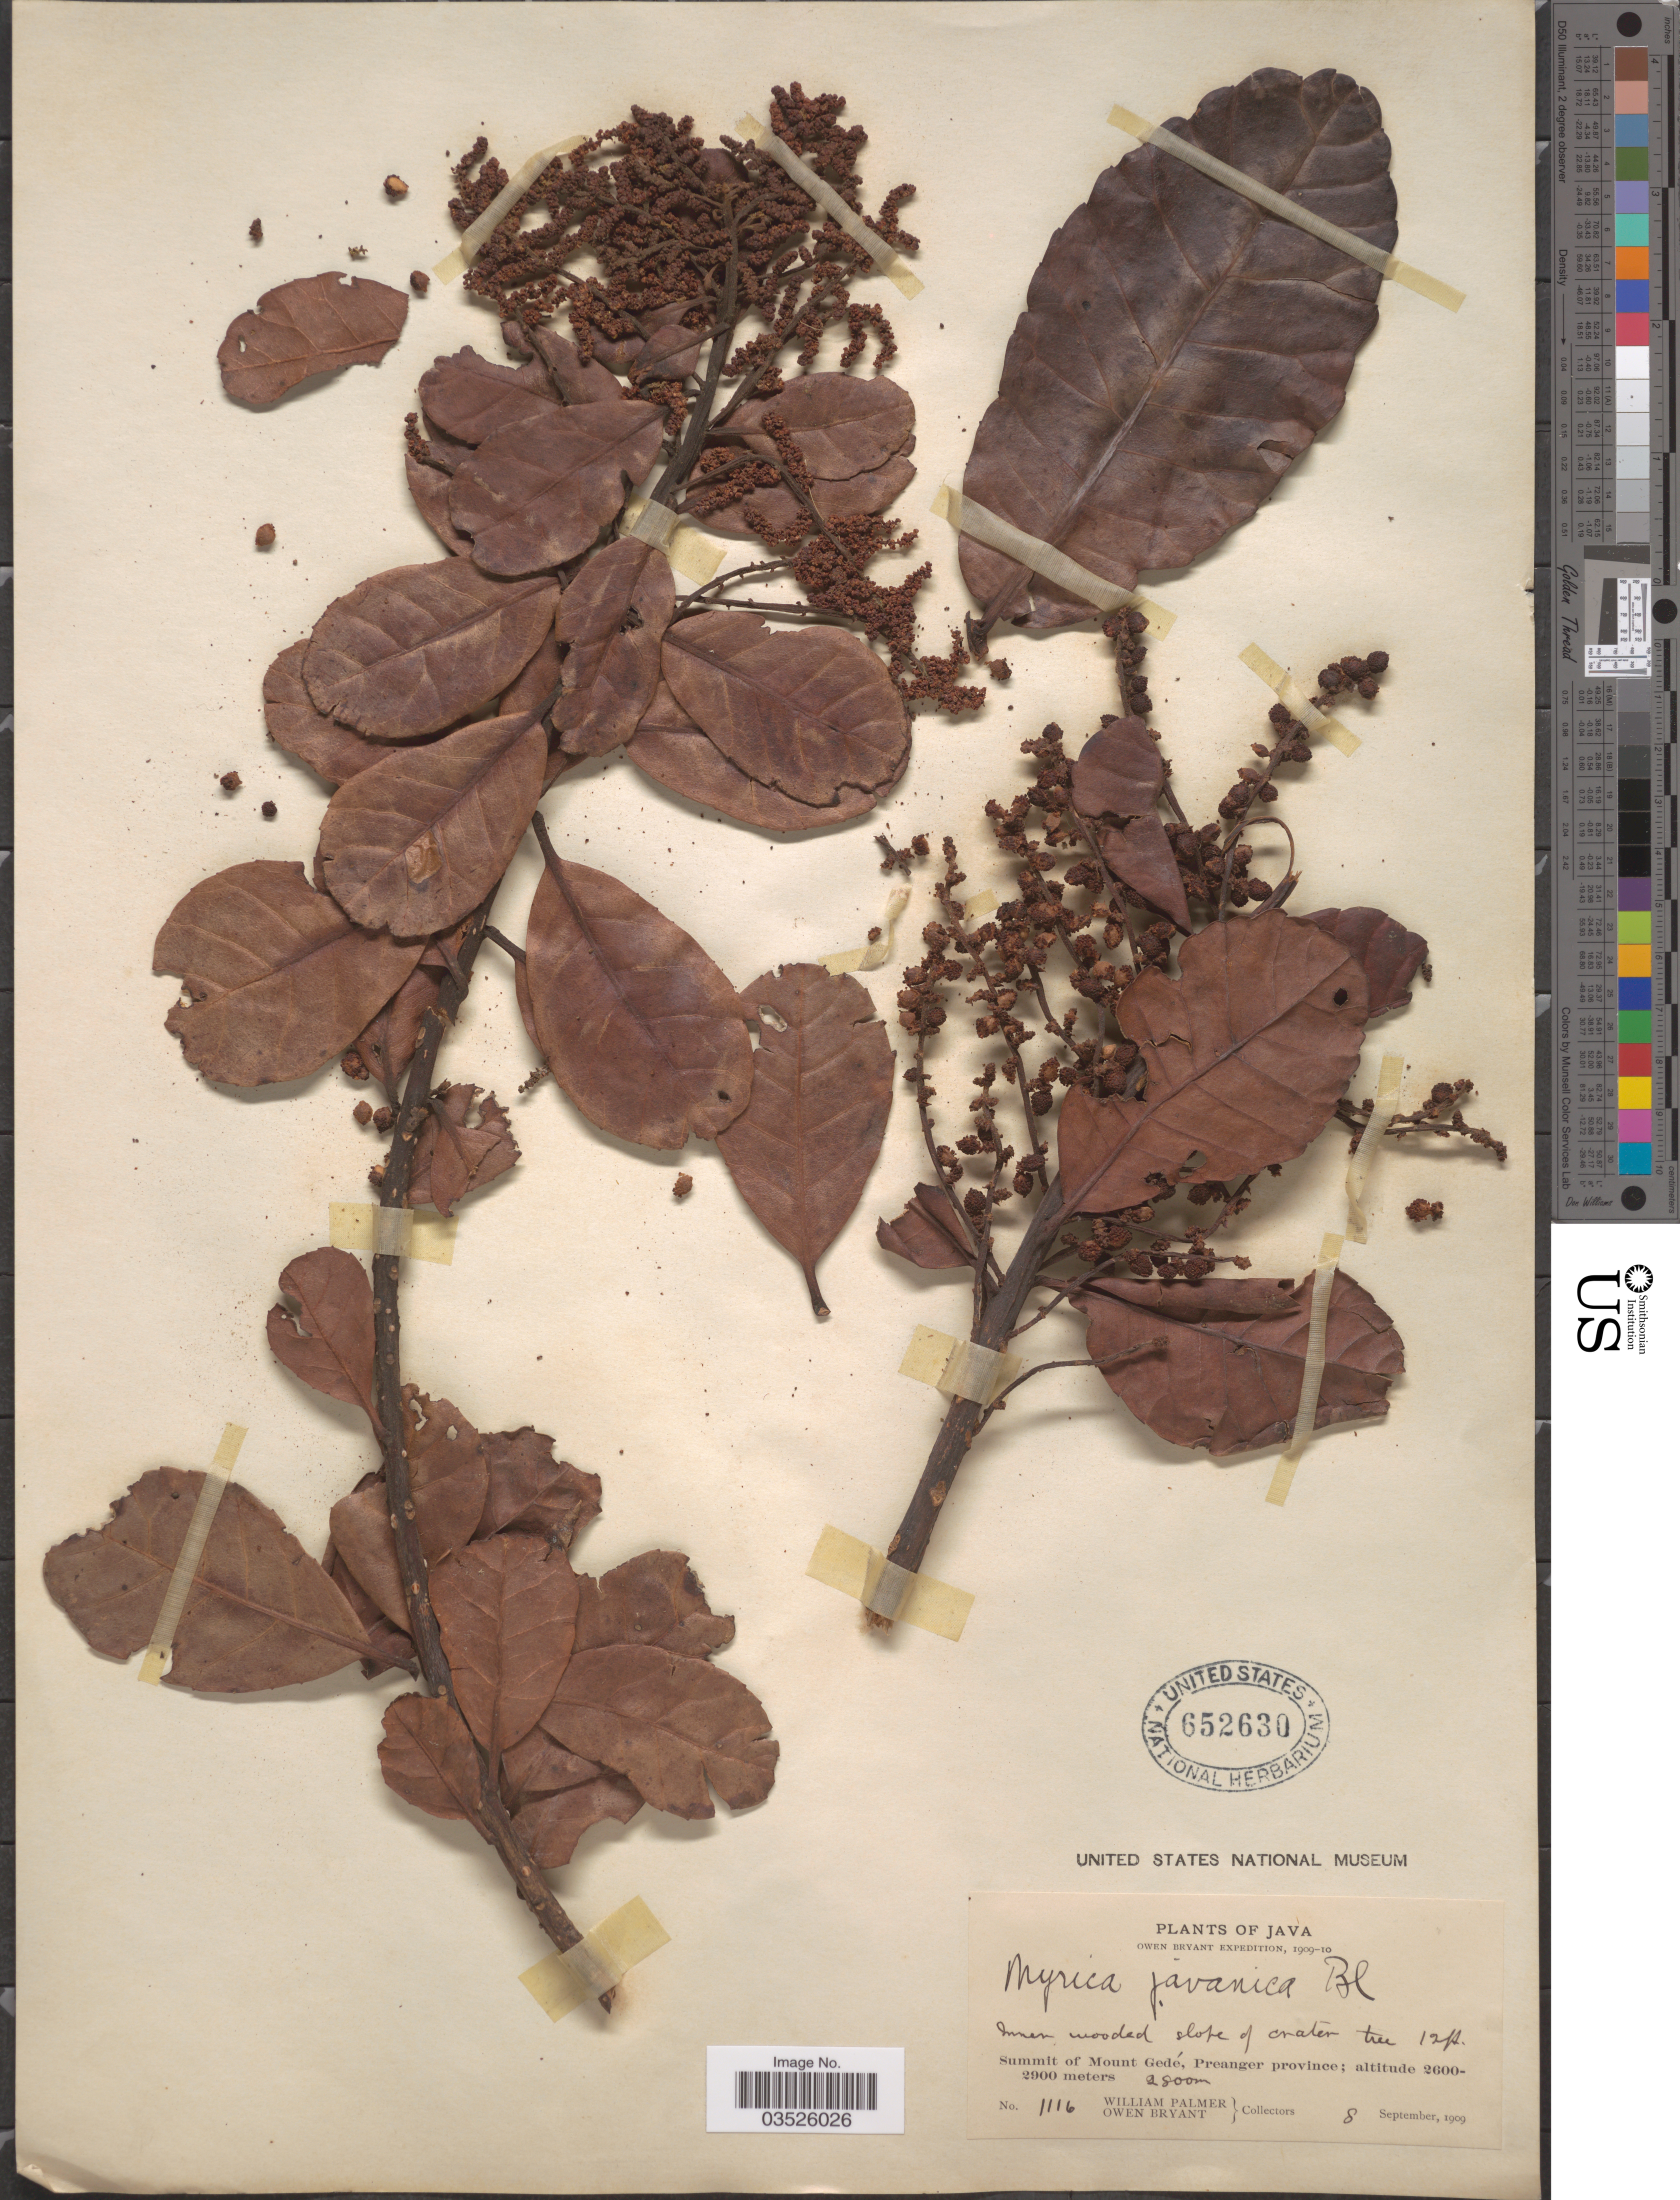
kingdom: Plantae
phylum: Tracheophyta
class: Magnoliopsida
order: Fagales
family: Myricaceae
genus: Morella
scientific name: Morella javanica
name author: (Blume) I.M. Turner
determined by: Strong, Mark T., (BOT), Smithsonian Institution - National Museum of Natural History (UNITED STATES)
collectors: W. Palmer & O. Bryant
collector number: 1116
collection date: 1909-09-08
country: Indonesia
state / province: Java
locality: Summit of Mount Gedé, Preanger province.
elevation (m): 2800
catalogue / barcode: US 652630